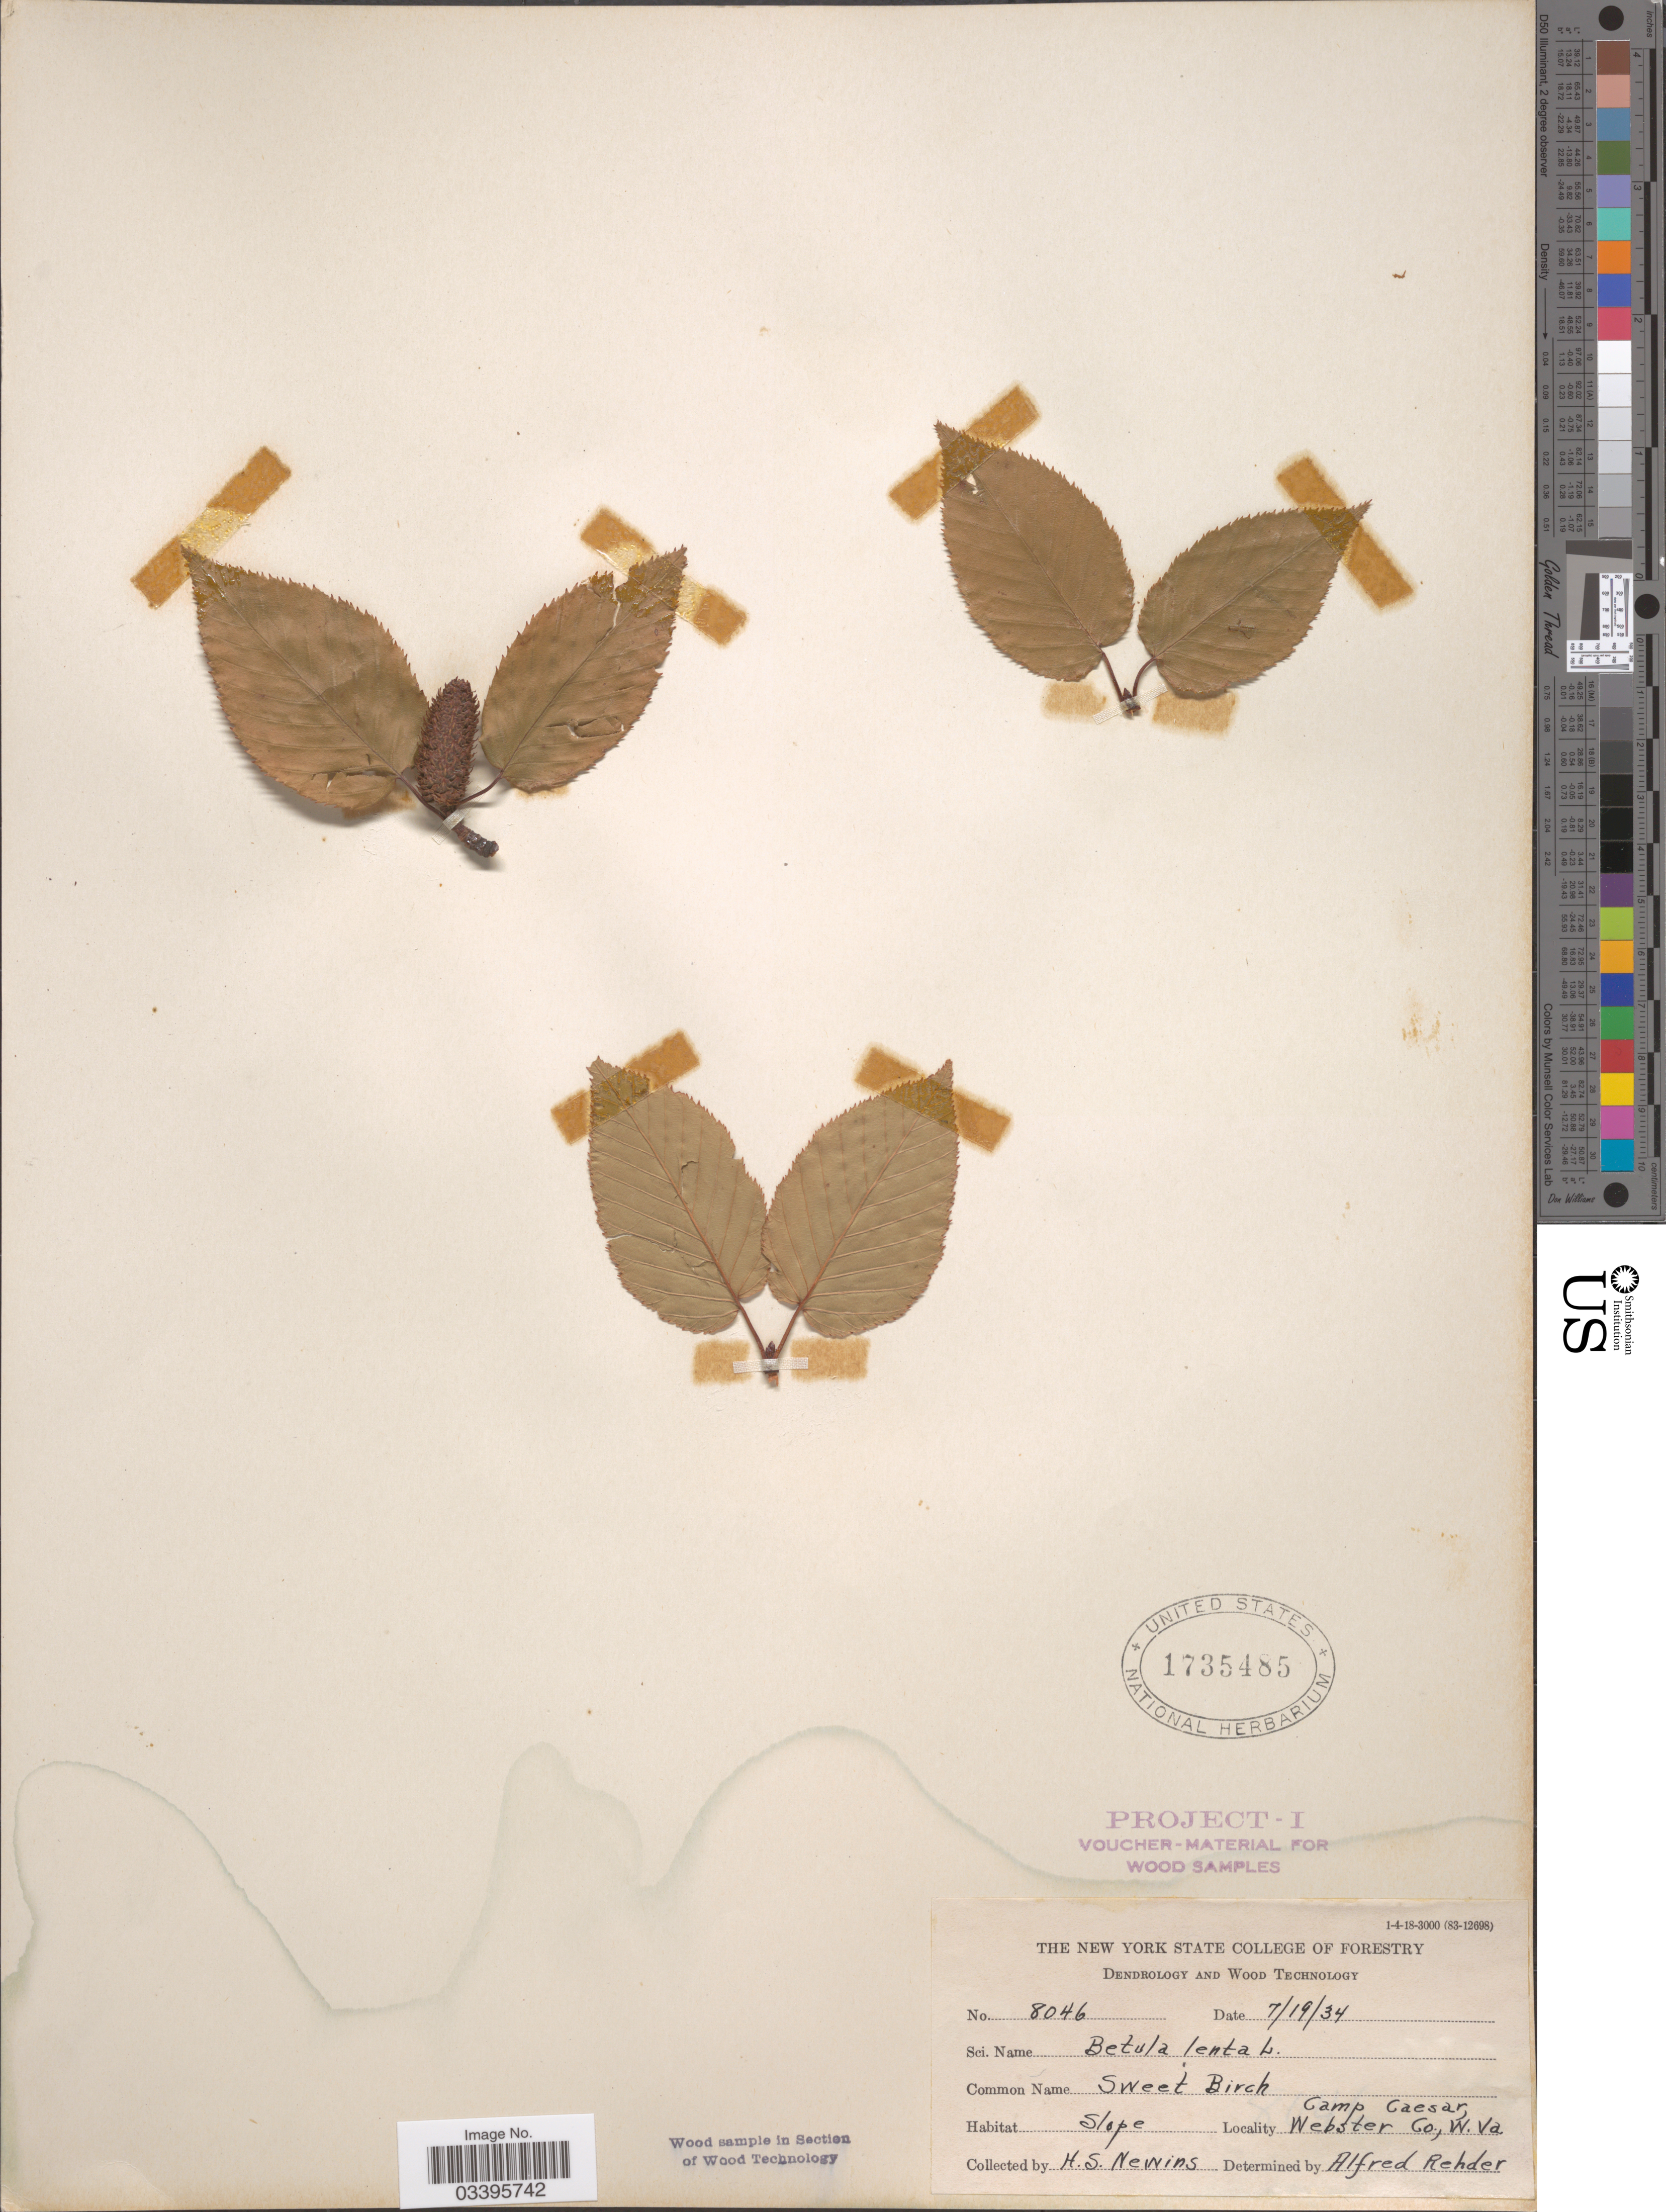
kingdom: Plantae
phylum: Tracheophyta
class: Magnoliopsida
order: Fagales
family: Betulaceae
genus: Betula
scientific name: Betula lenta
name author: L.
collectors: H. Newins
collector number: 8046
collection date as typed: Transcribed d/m/y: 19/7/34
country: United States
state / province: West Virginia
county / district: Webster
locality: Camp Caesar, Webster Co.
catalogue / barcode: US 1735485